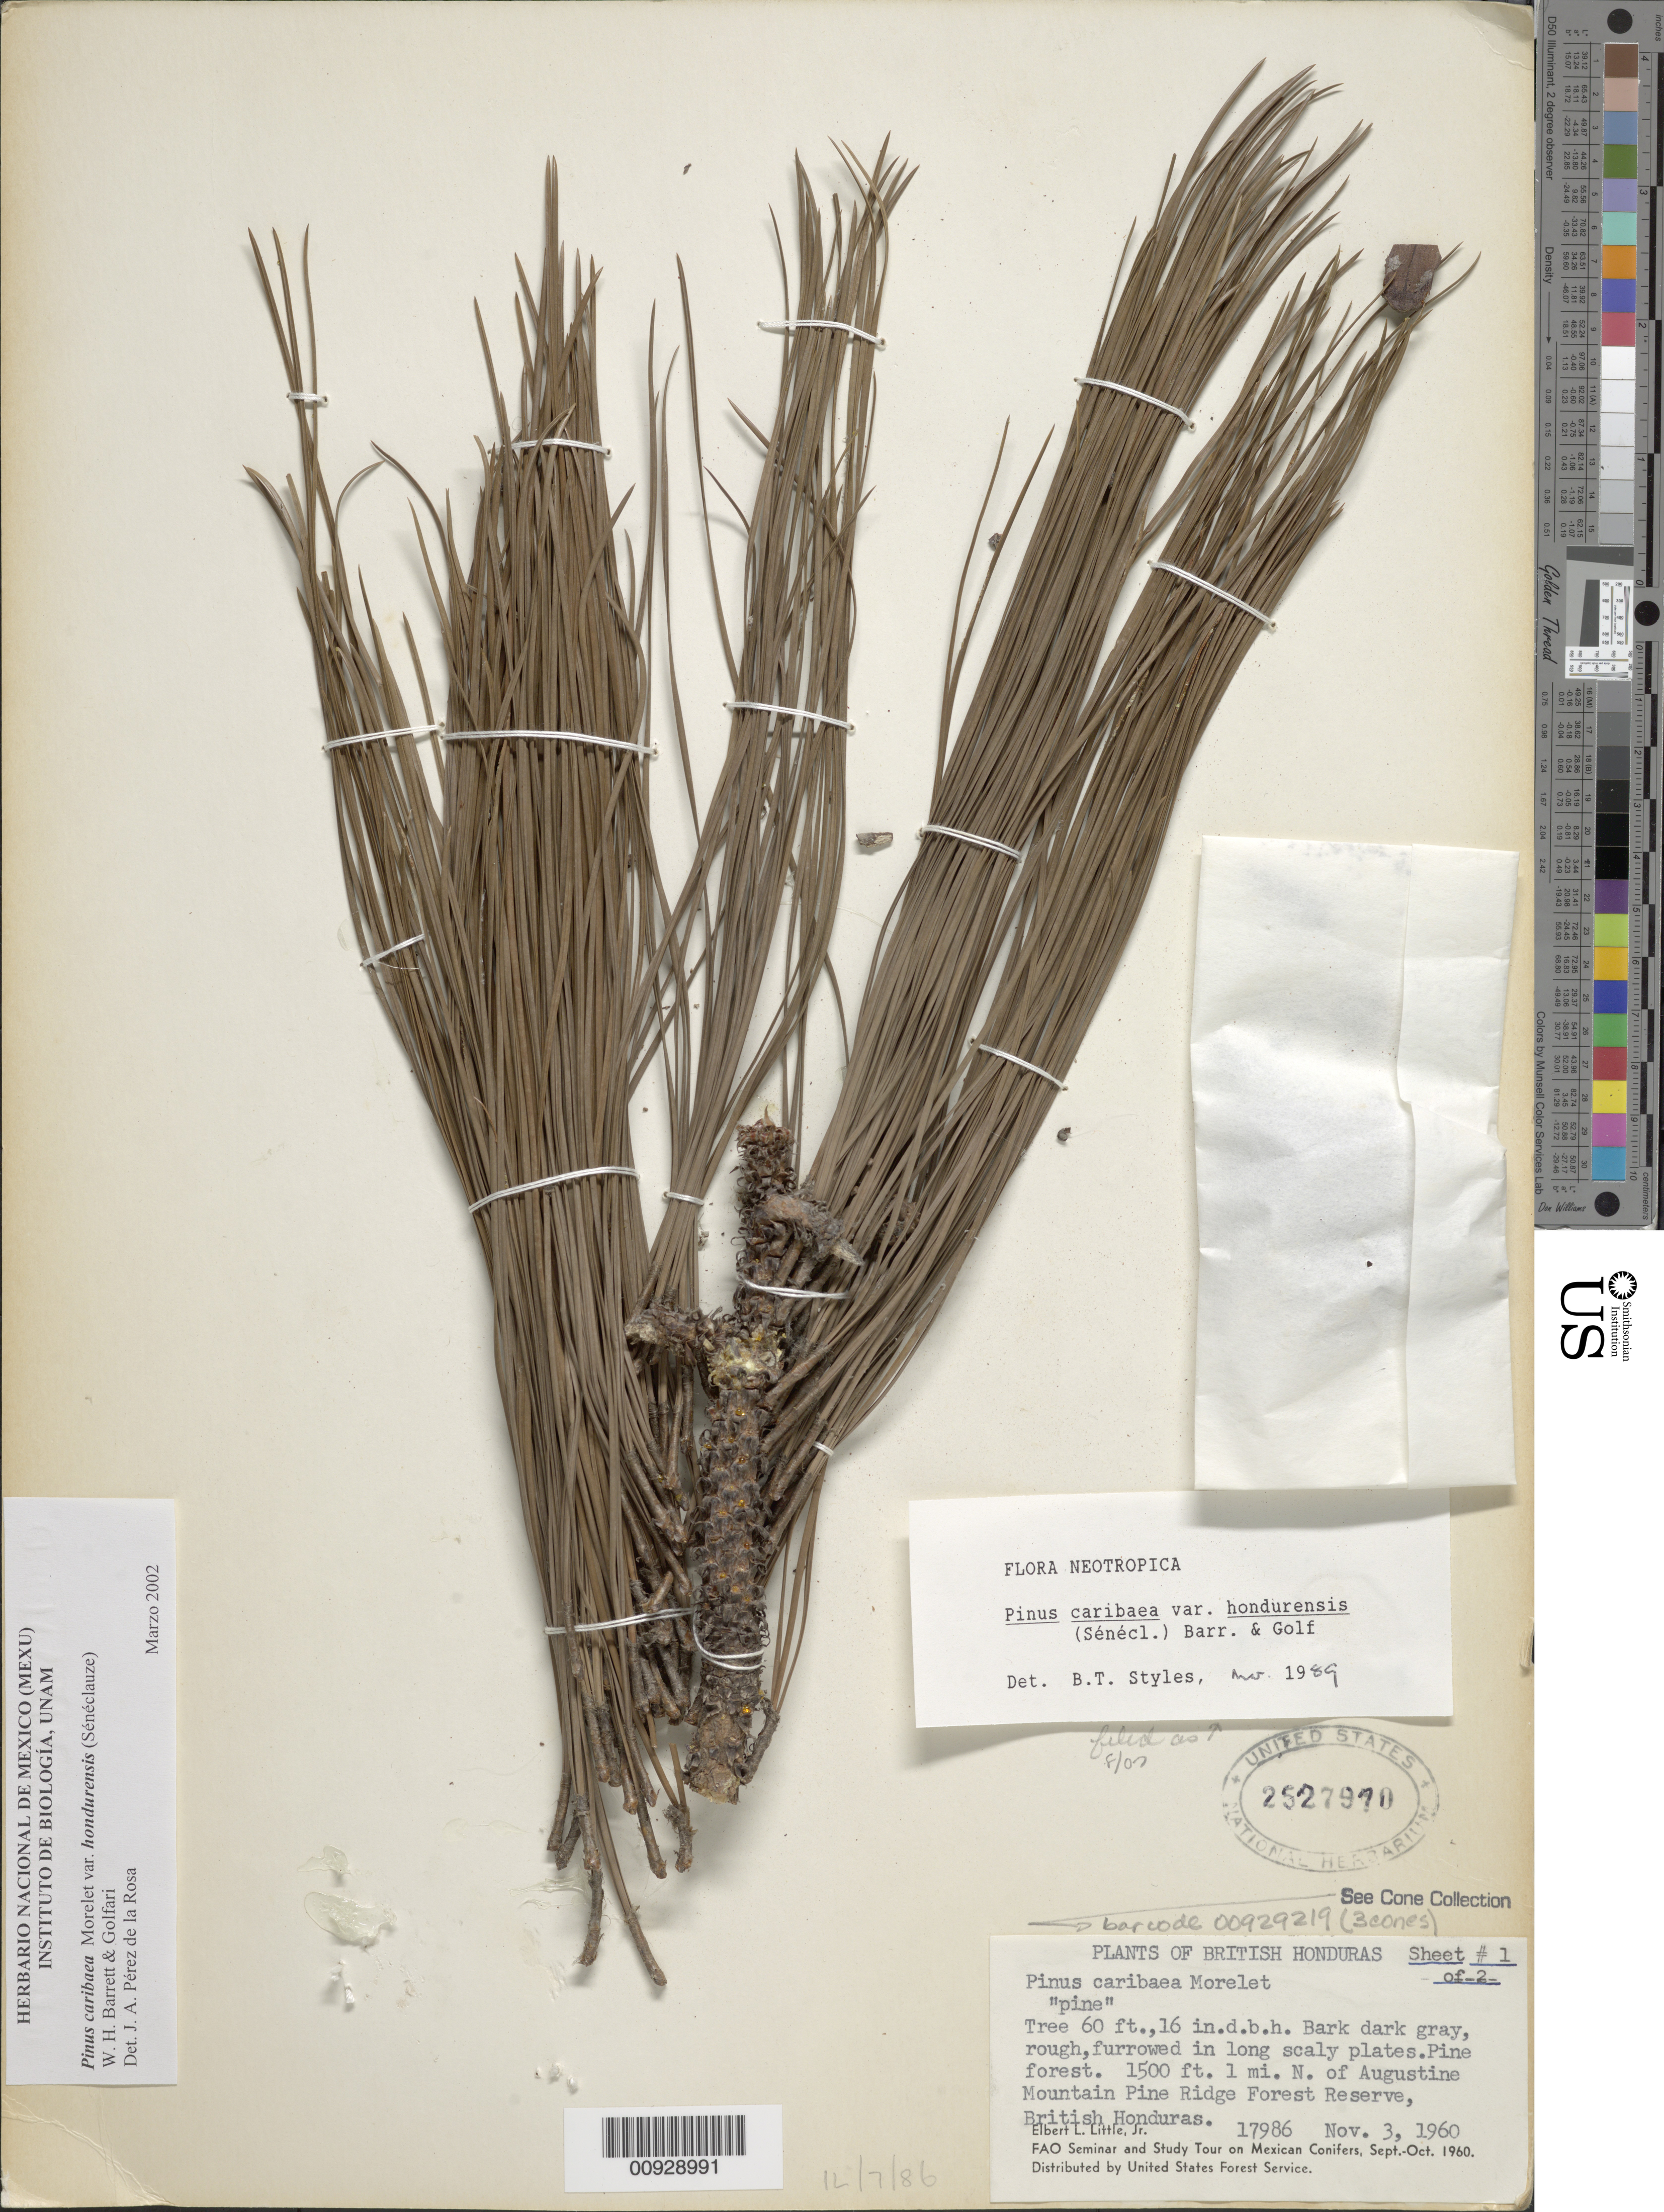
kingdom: Plantae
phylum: Tracheophyta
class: Pinopsida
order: Pinales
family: Pinaceae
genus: Pinus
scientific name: Pinus caribaea var. hondurensis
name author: (Sénécl.) W.H.G. Barrett & Golfari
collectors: E. L. Little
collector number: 17986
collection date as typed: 03 Nov 1960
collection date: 1960-11-03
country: Belize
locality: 1 mi. N of Augustine Mountain Pine Ridge Forest Reserve, Bristish Honduras.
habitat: Pine forest.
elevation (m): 457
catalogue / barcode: US 2527970